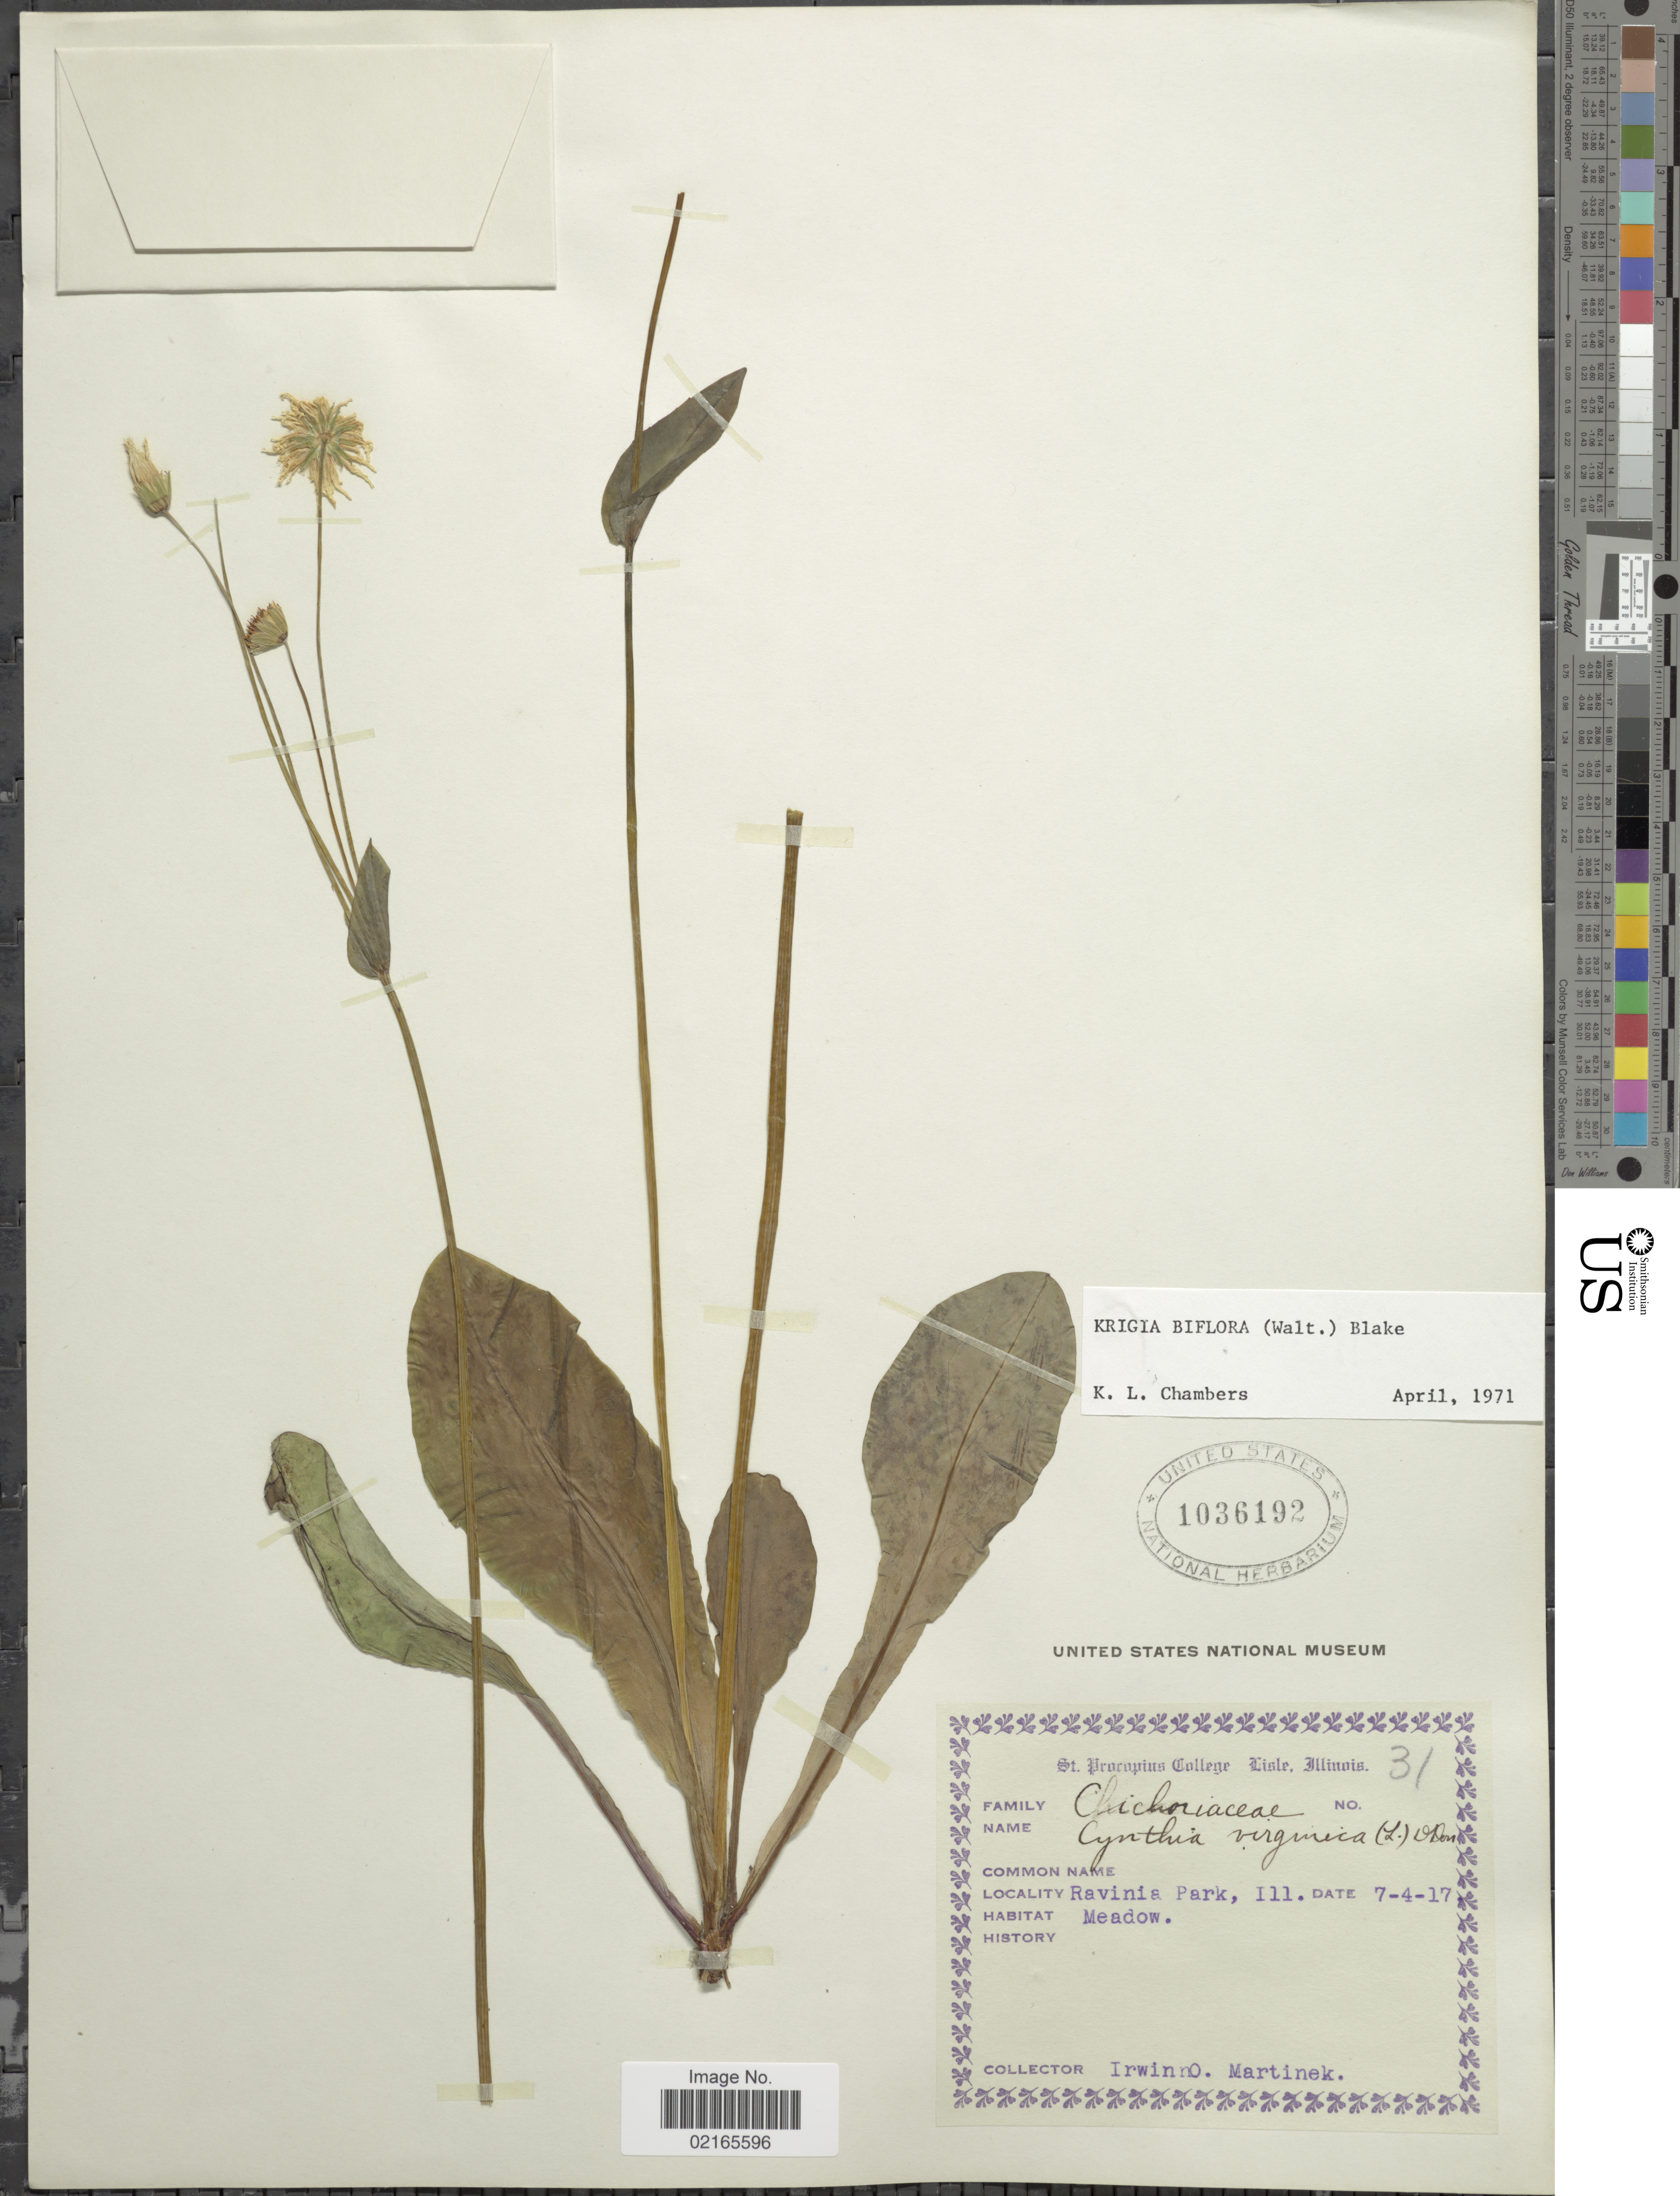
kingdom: Plantae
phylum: Tracheophyta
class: Magnoliopsida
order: Asterales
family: Asteraceae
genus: Krigia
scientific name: Krigia biflora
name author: (Walter) S.F. Blake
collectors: I. Martinek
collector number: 31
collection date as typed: Transcribed d/m/y: 4/7/17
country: United States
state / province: Illinois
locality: Ravinia Park, III, meadow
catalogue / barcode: US 1036192